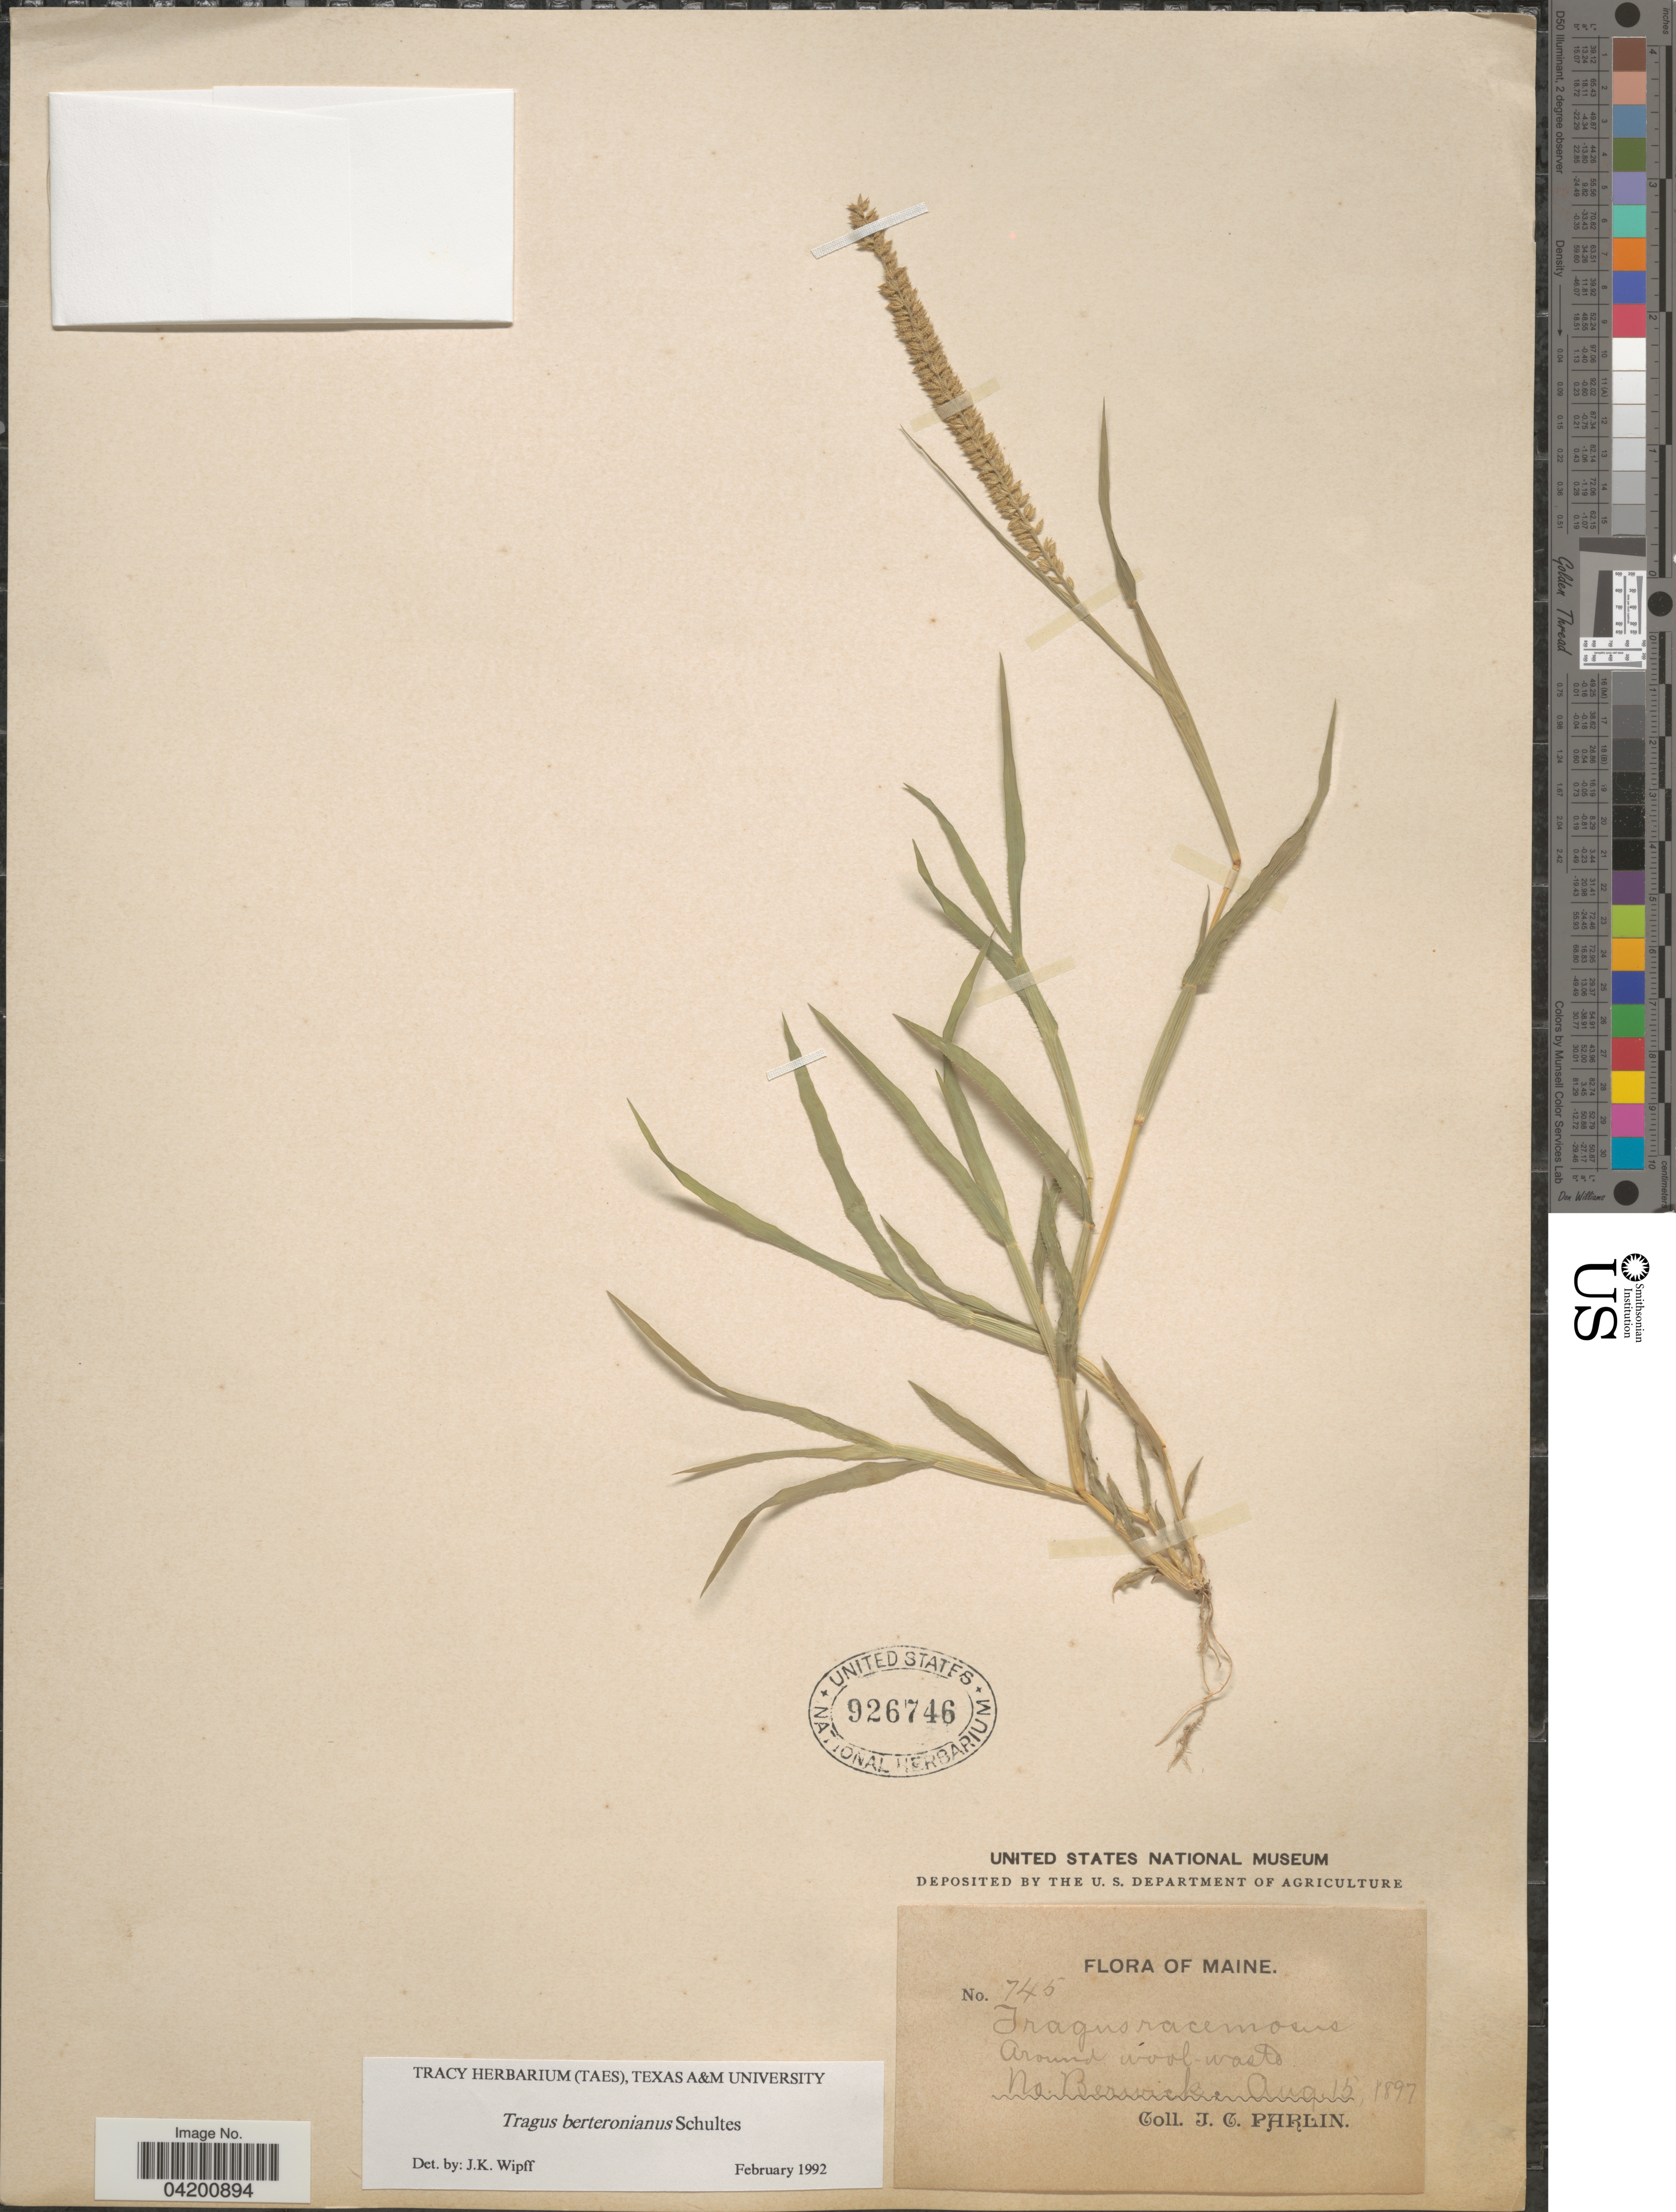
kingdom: Plantae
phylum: Tracheophyta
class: Liliopsida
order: Poales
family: Poaceae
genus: Tragus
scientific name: Tragus berteronianus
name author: Schult.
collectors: J. Phrlin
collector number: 745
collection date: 1897-08-15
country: United States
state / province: Maine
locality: No. Berwick.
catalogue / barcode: US 926746